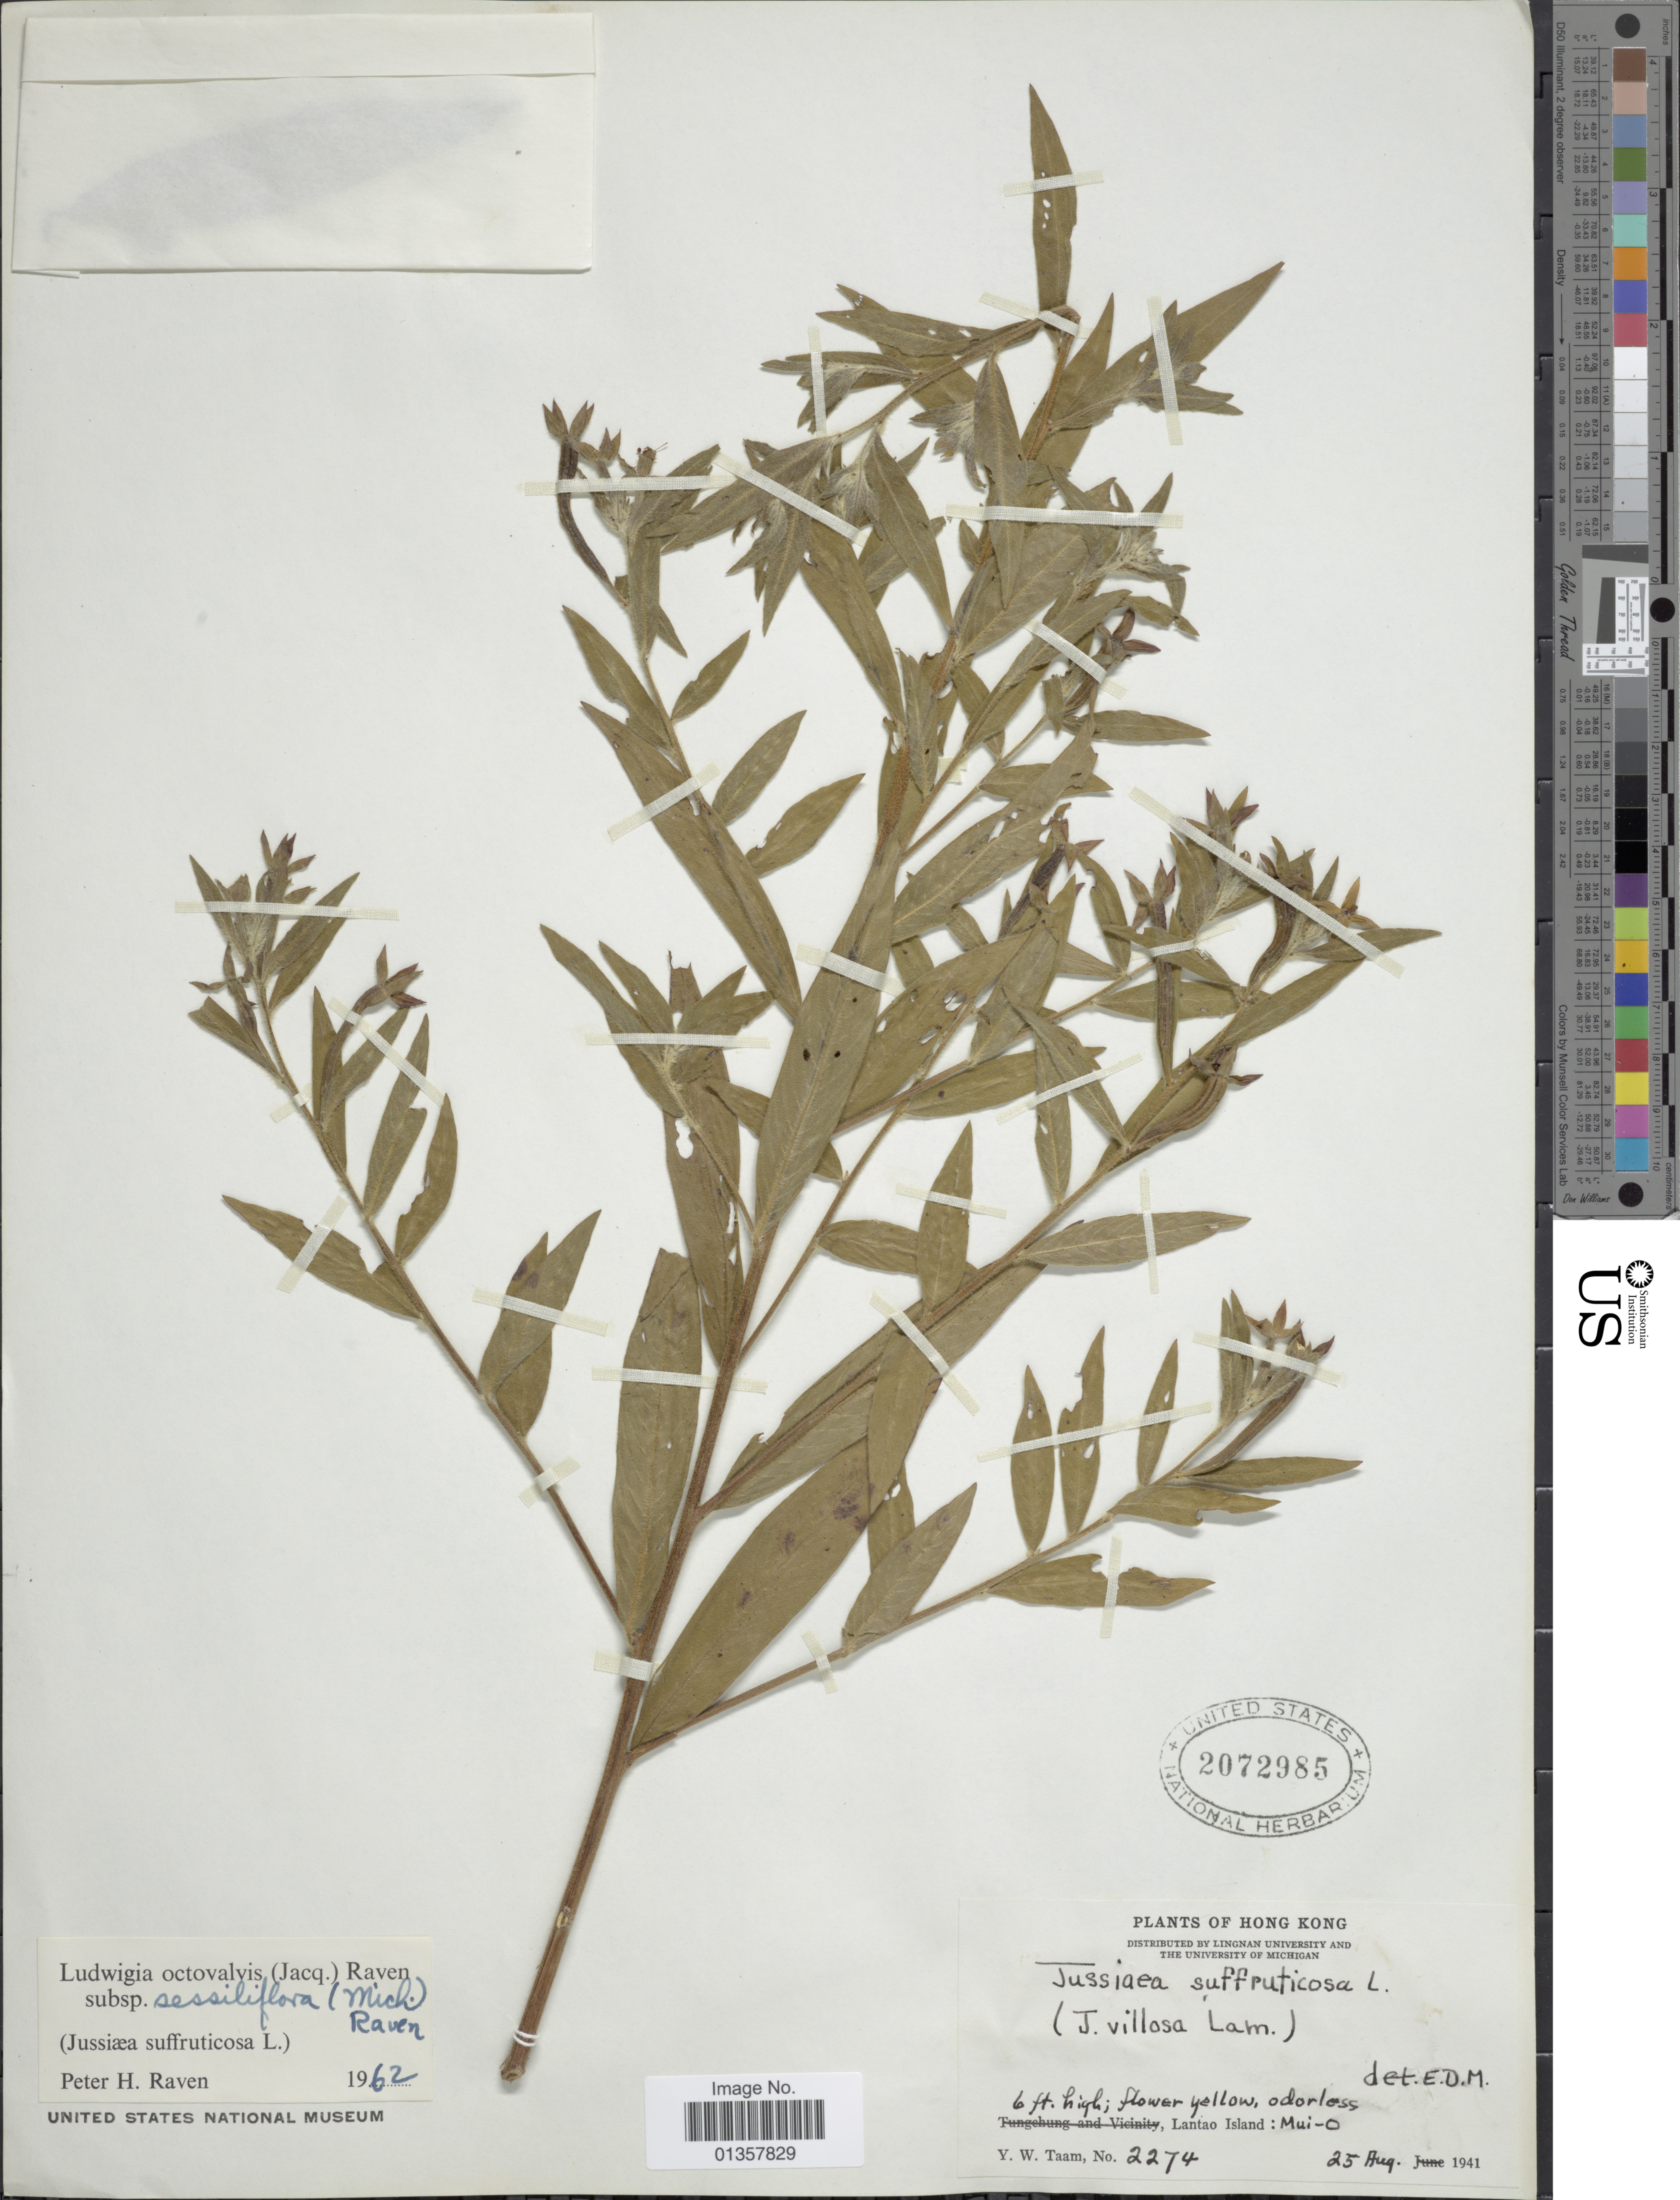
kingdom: Plantae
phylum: Tracheophyta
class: Magnoliopsida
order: Myrtales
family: Onagraceae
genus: Ludwigia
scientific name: Ludwigia octovalvis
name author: (Jacq.) P.H. Raven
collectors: Y. W. Taam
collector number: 2274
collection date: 1941-08-25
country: China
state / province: Hong Kong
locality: Lantao Island: Mui-O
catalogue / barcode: US 2072985